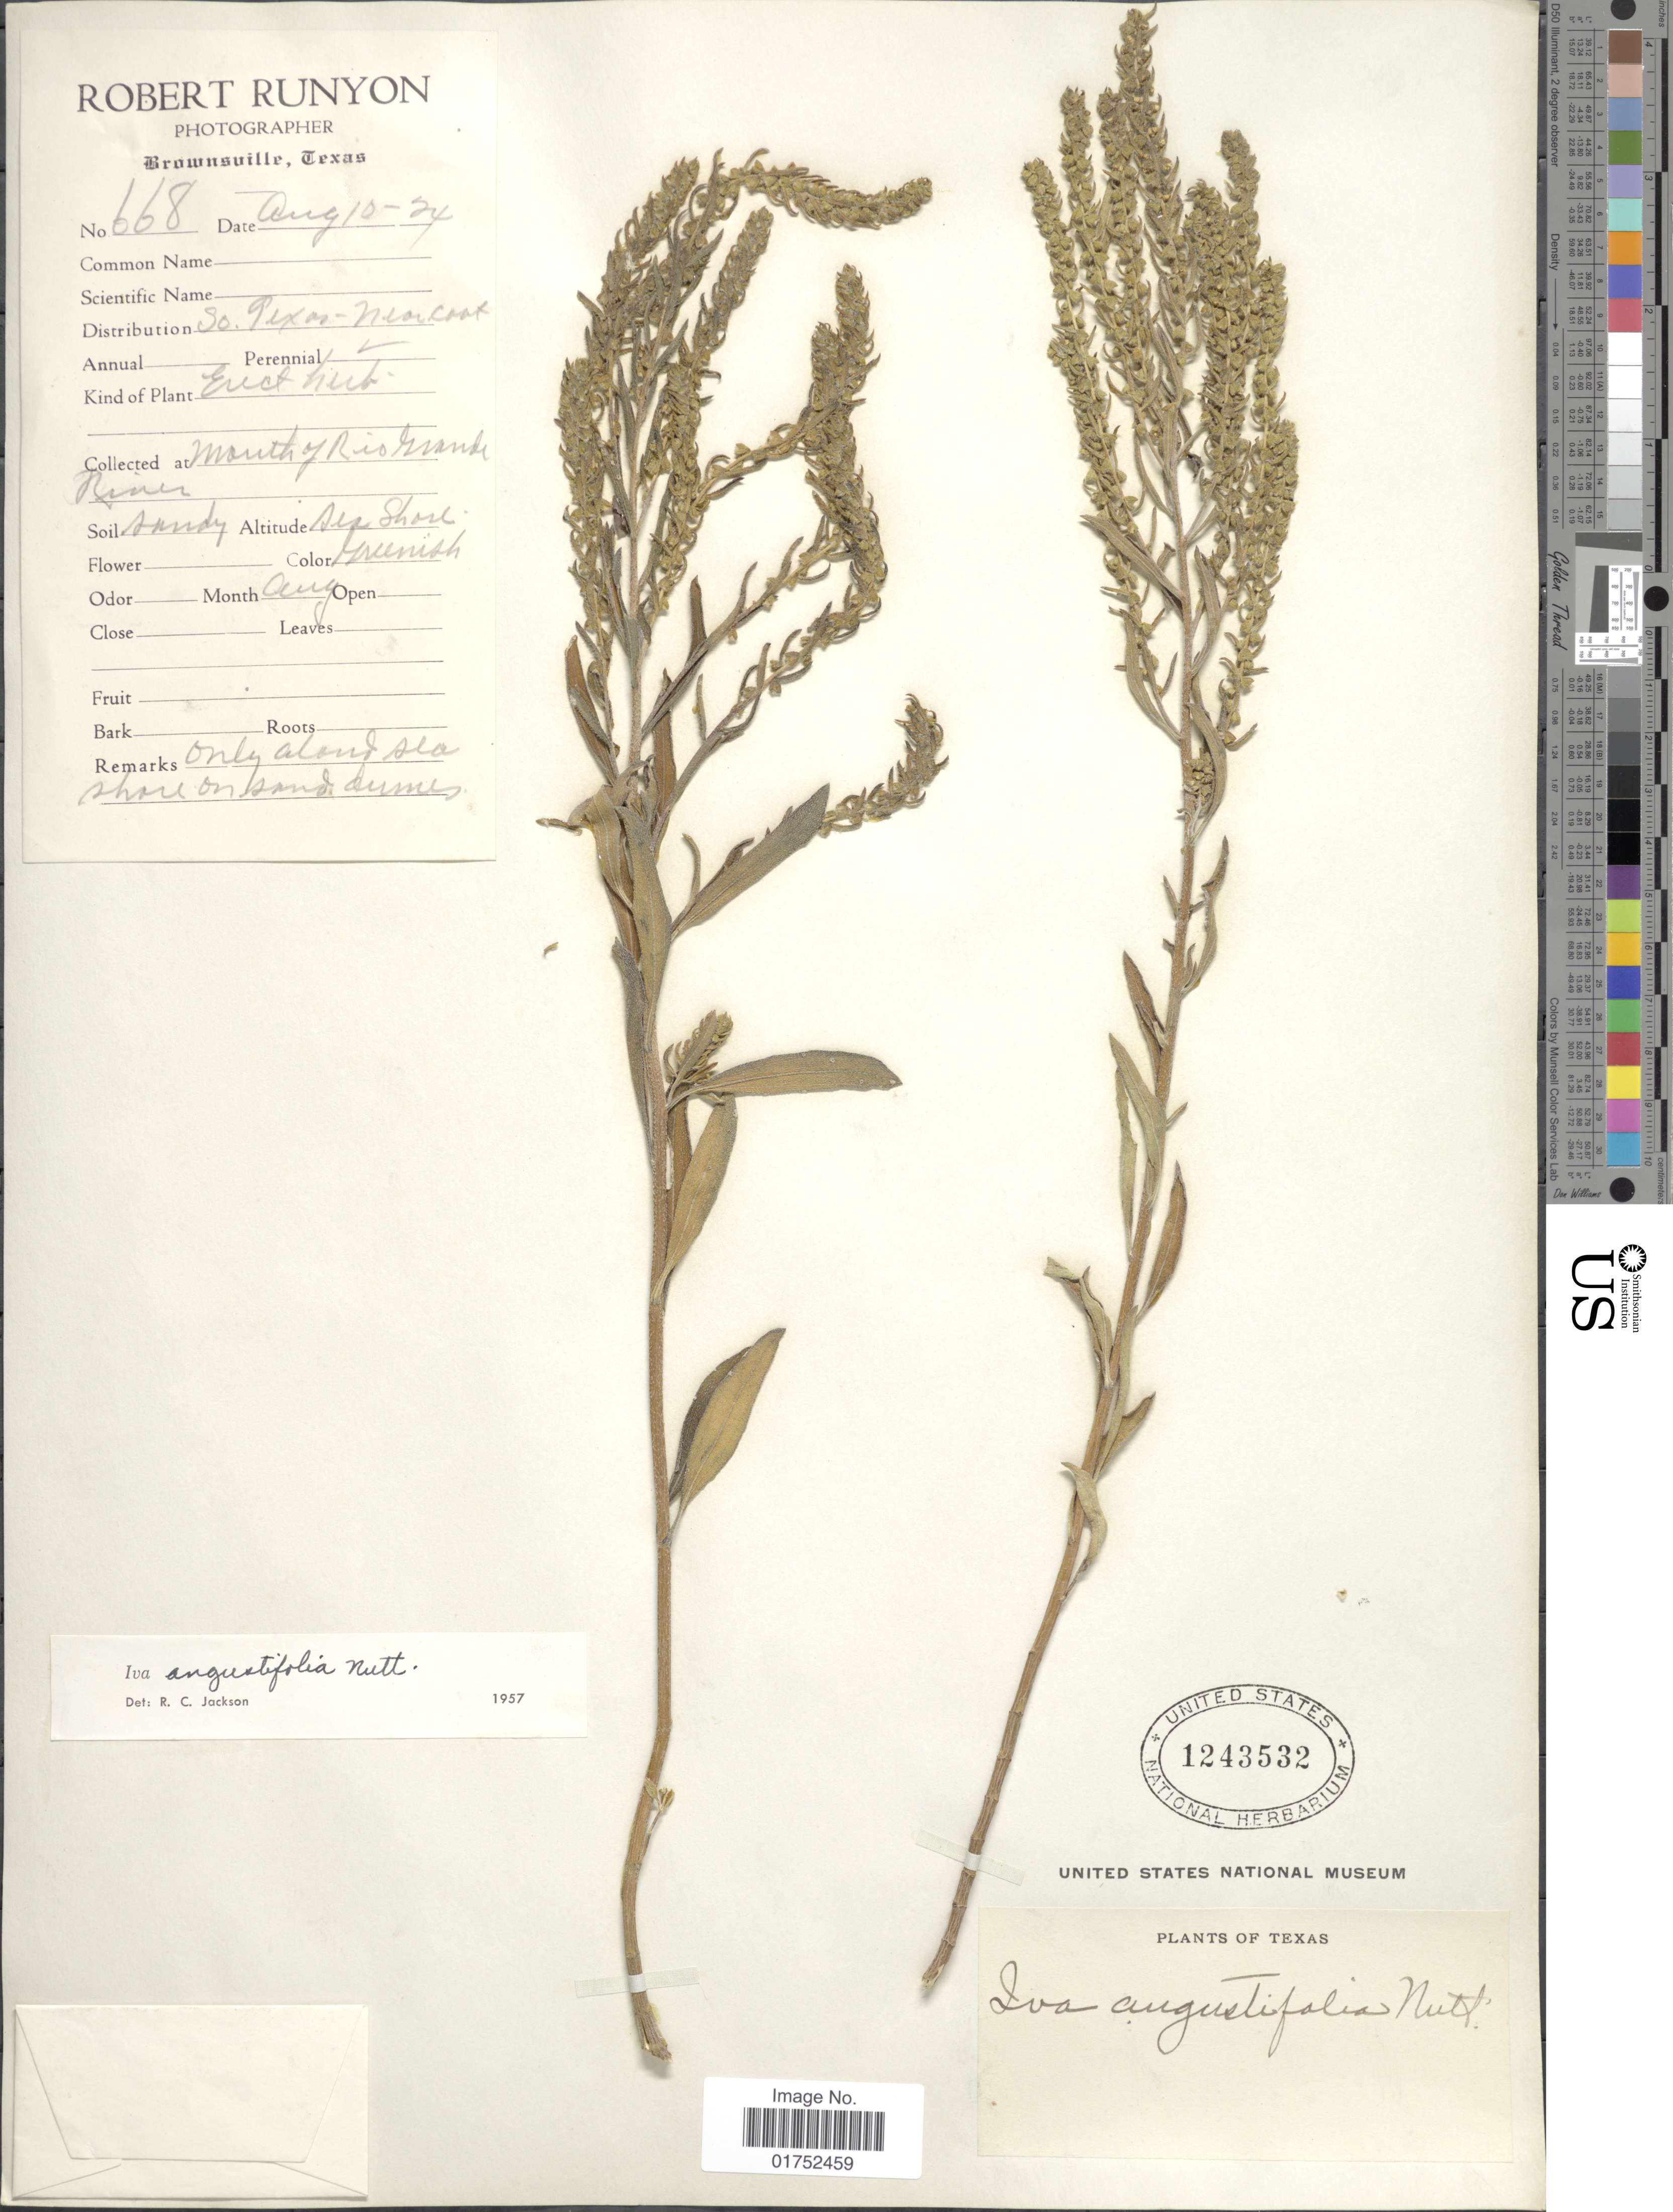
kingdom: Plantae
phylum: Tracheophyta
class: Magnoliopsida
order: Asterales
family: Asteraceae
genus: Iva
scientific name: Iva angustifolia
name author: Nutt.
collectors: R. Runyon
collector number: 668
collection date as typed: Transcribed d/m/y: 10/8/24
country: United States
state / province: Texas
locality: Mouth of Rio Grande River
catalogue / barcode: US 1243532